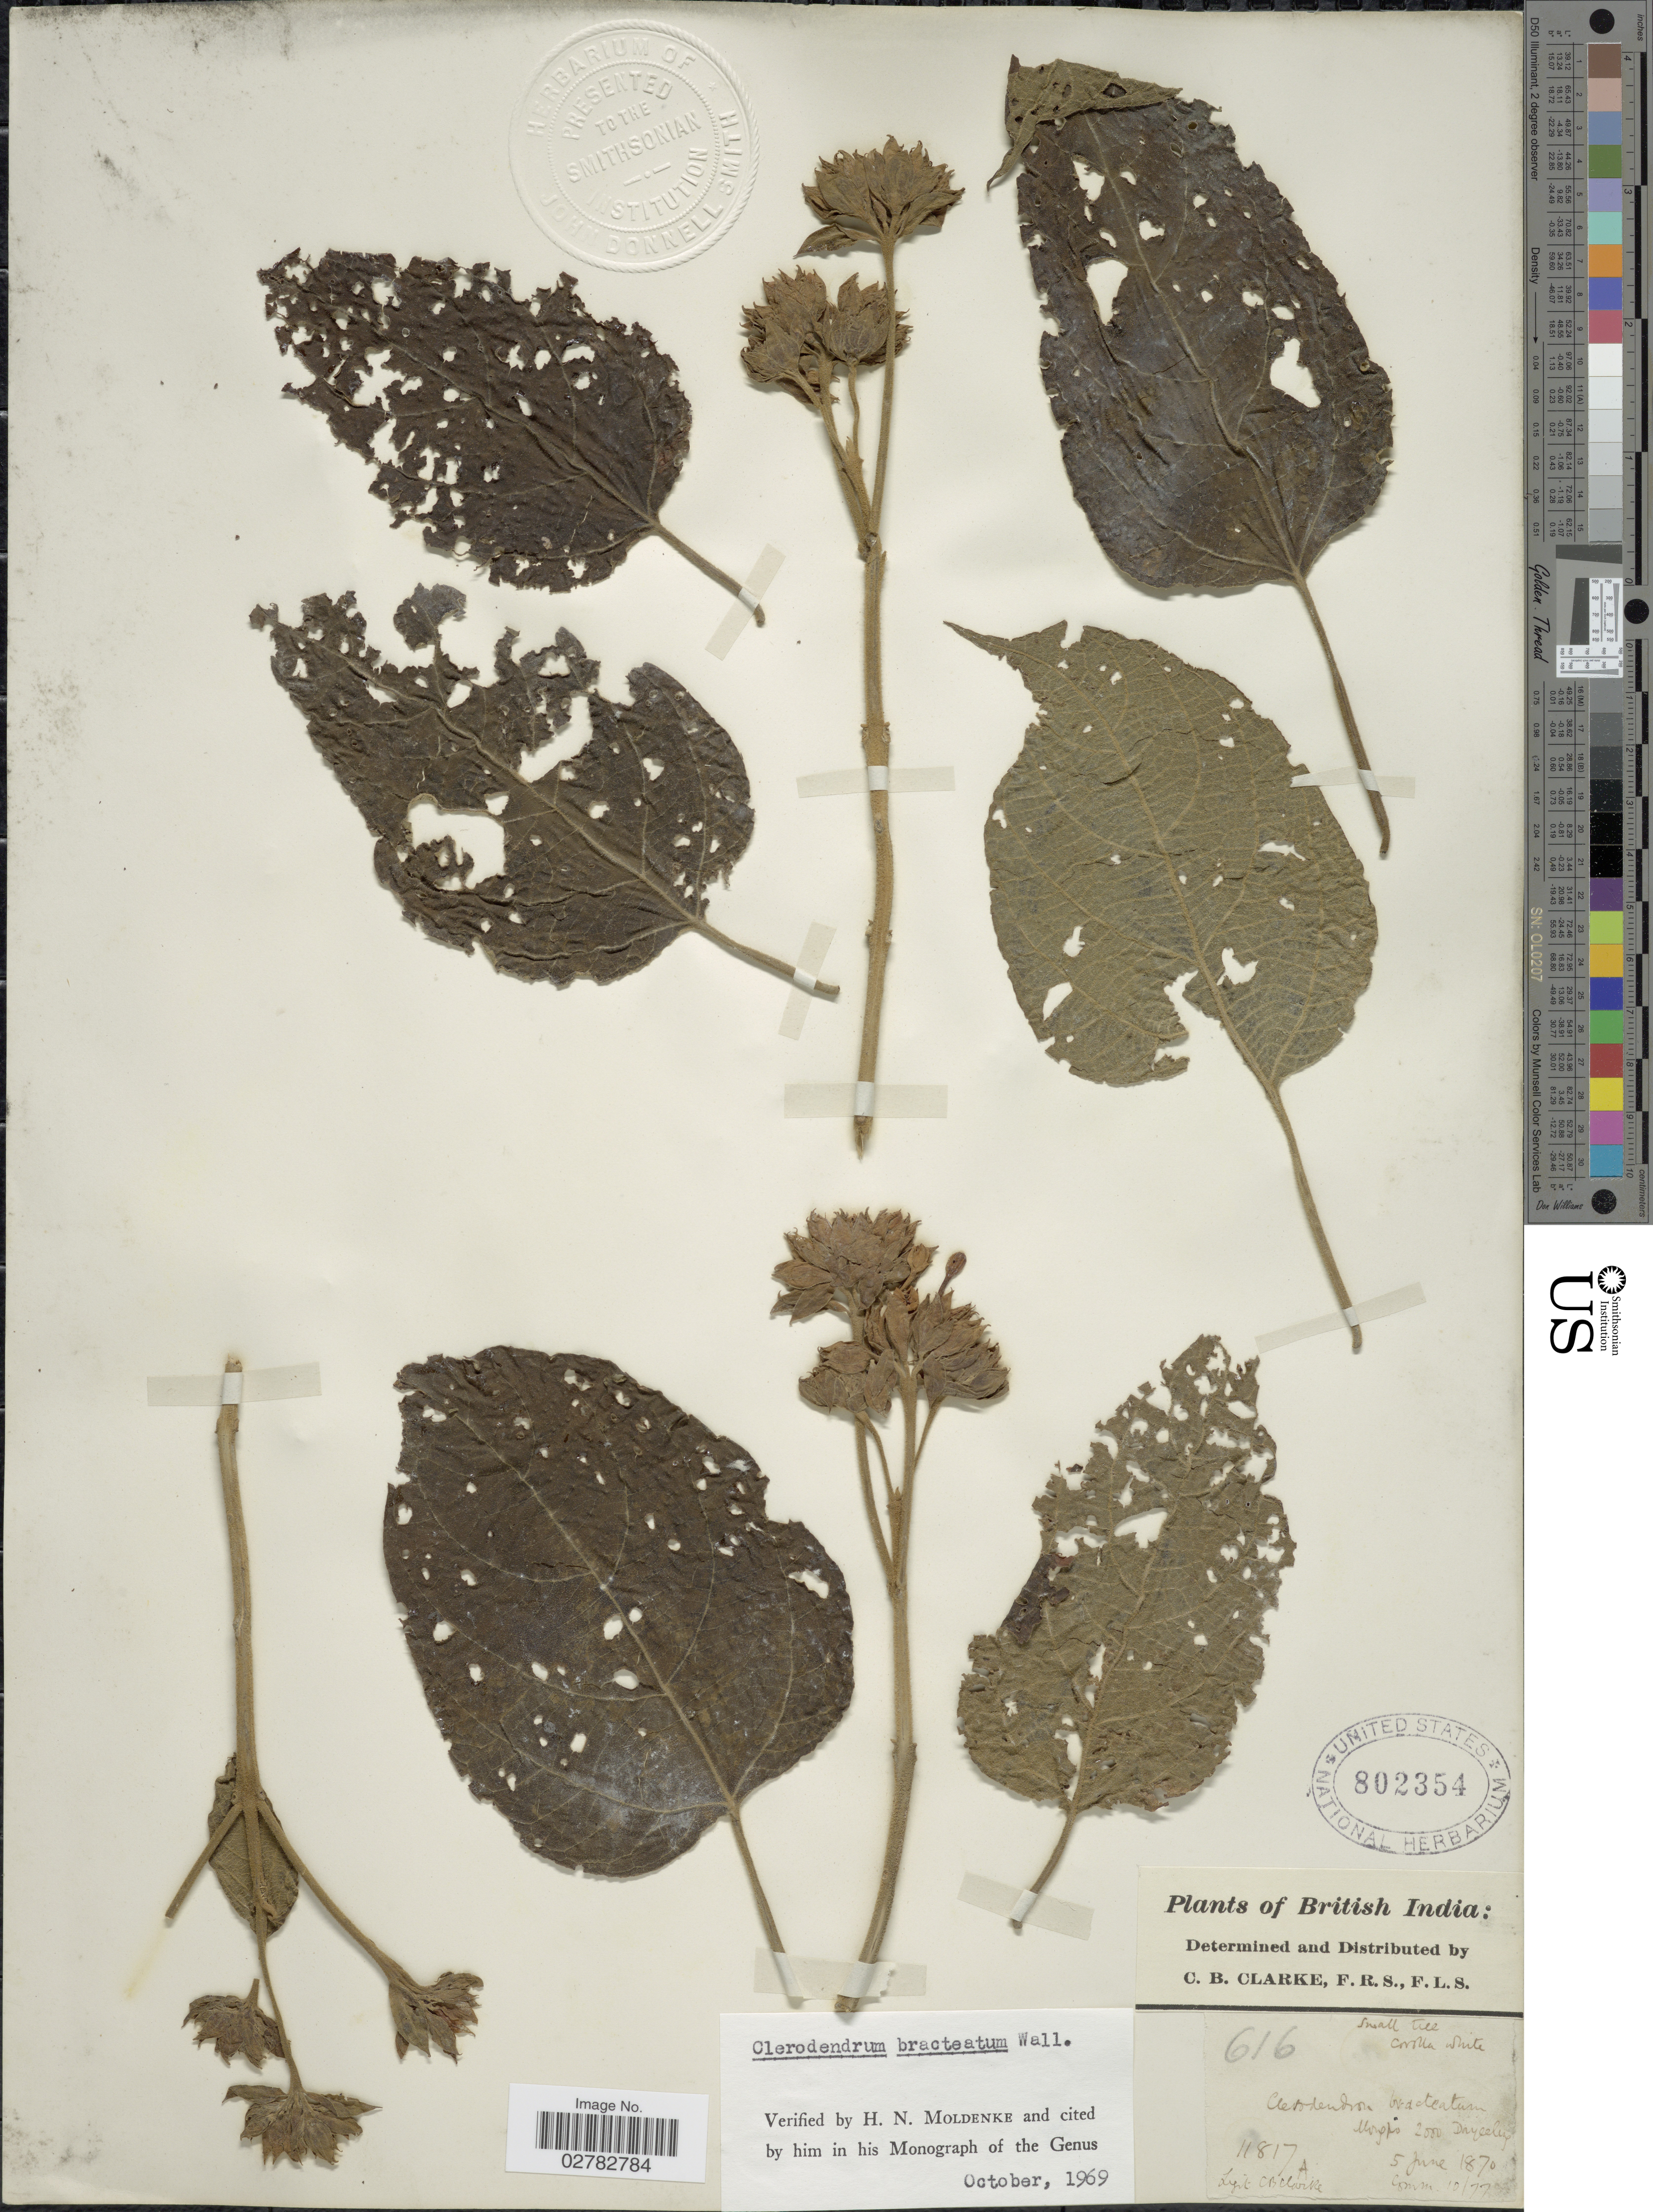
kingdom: Plantae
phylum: Tracheophyta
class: Magnoliopsida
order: Lamiales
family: Lamiaceae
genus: Clerodendrum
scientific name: Clerodendrum bracteatum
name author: Wall. ex Walp.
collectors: C. B. Clarke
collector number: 11817A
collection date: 1870-06-05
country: India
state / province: West Bengal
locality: British India. Mongo, Darjeeling.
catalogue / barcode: US 802354